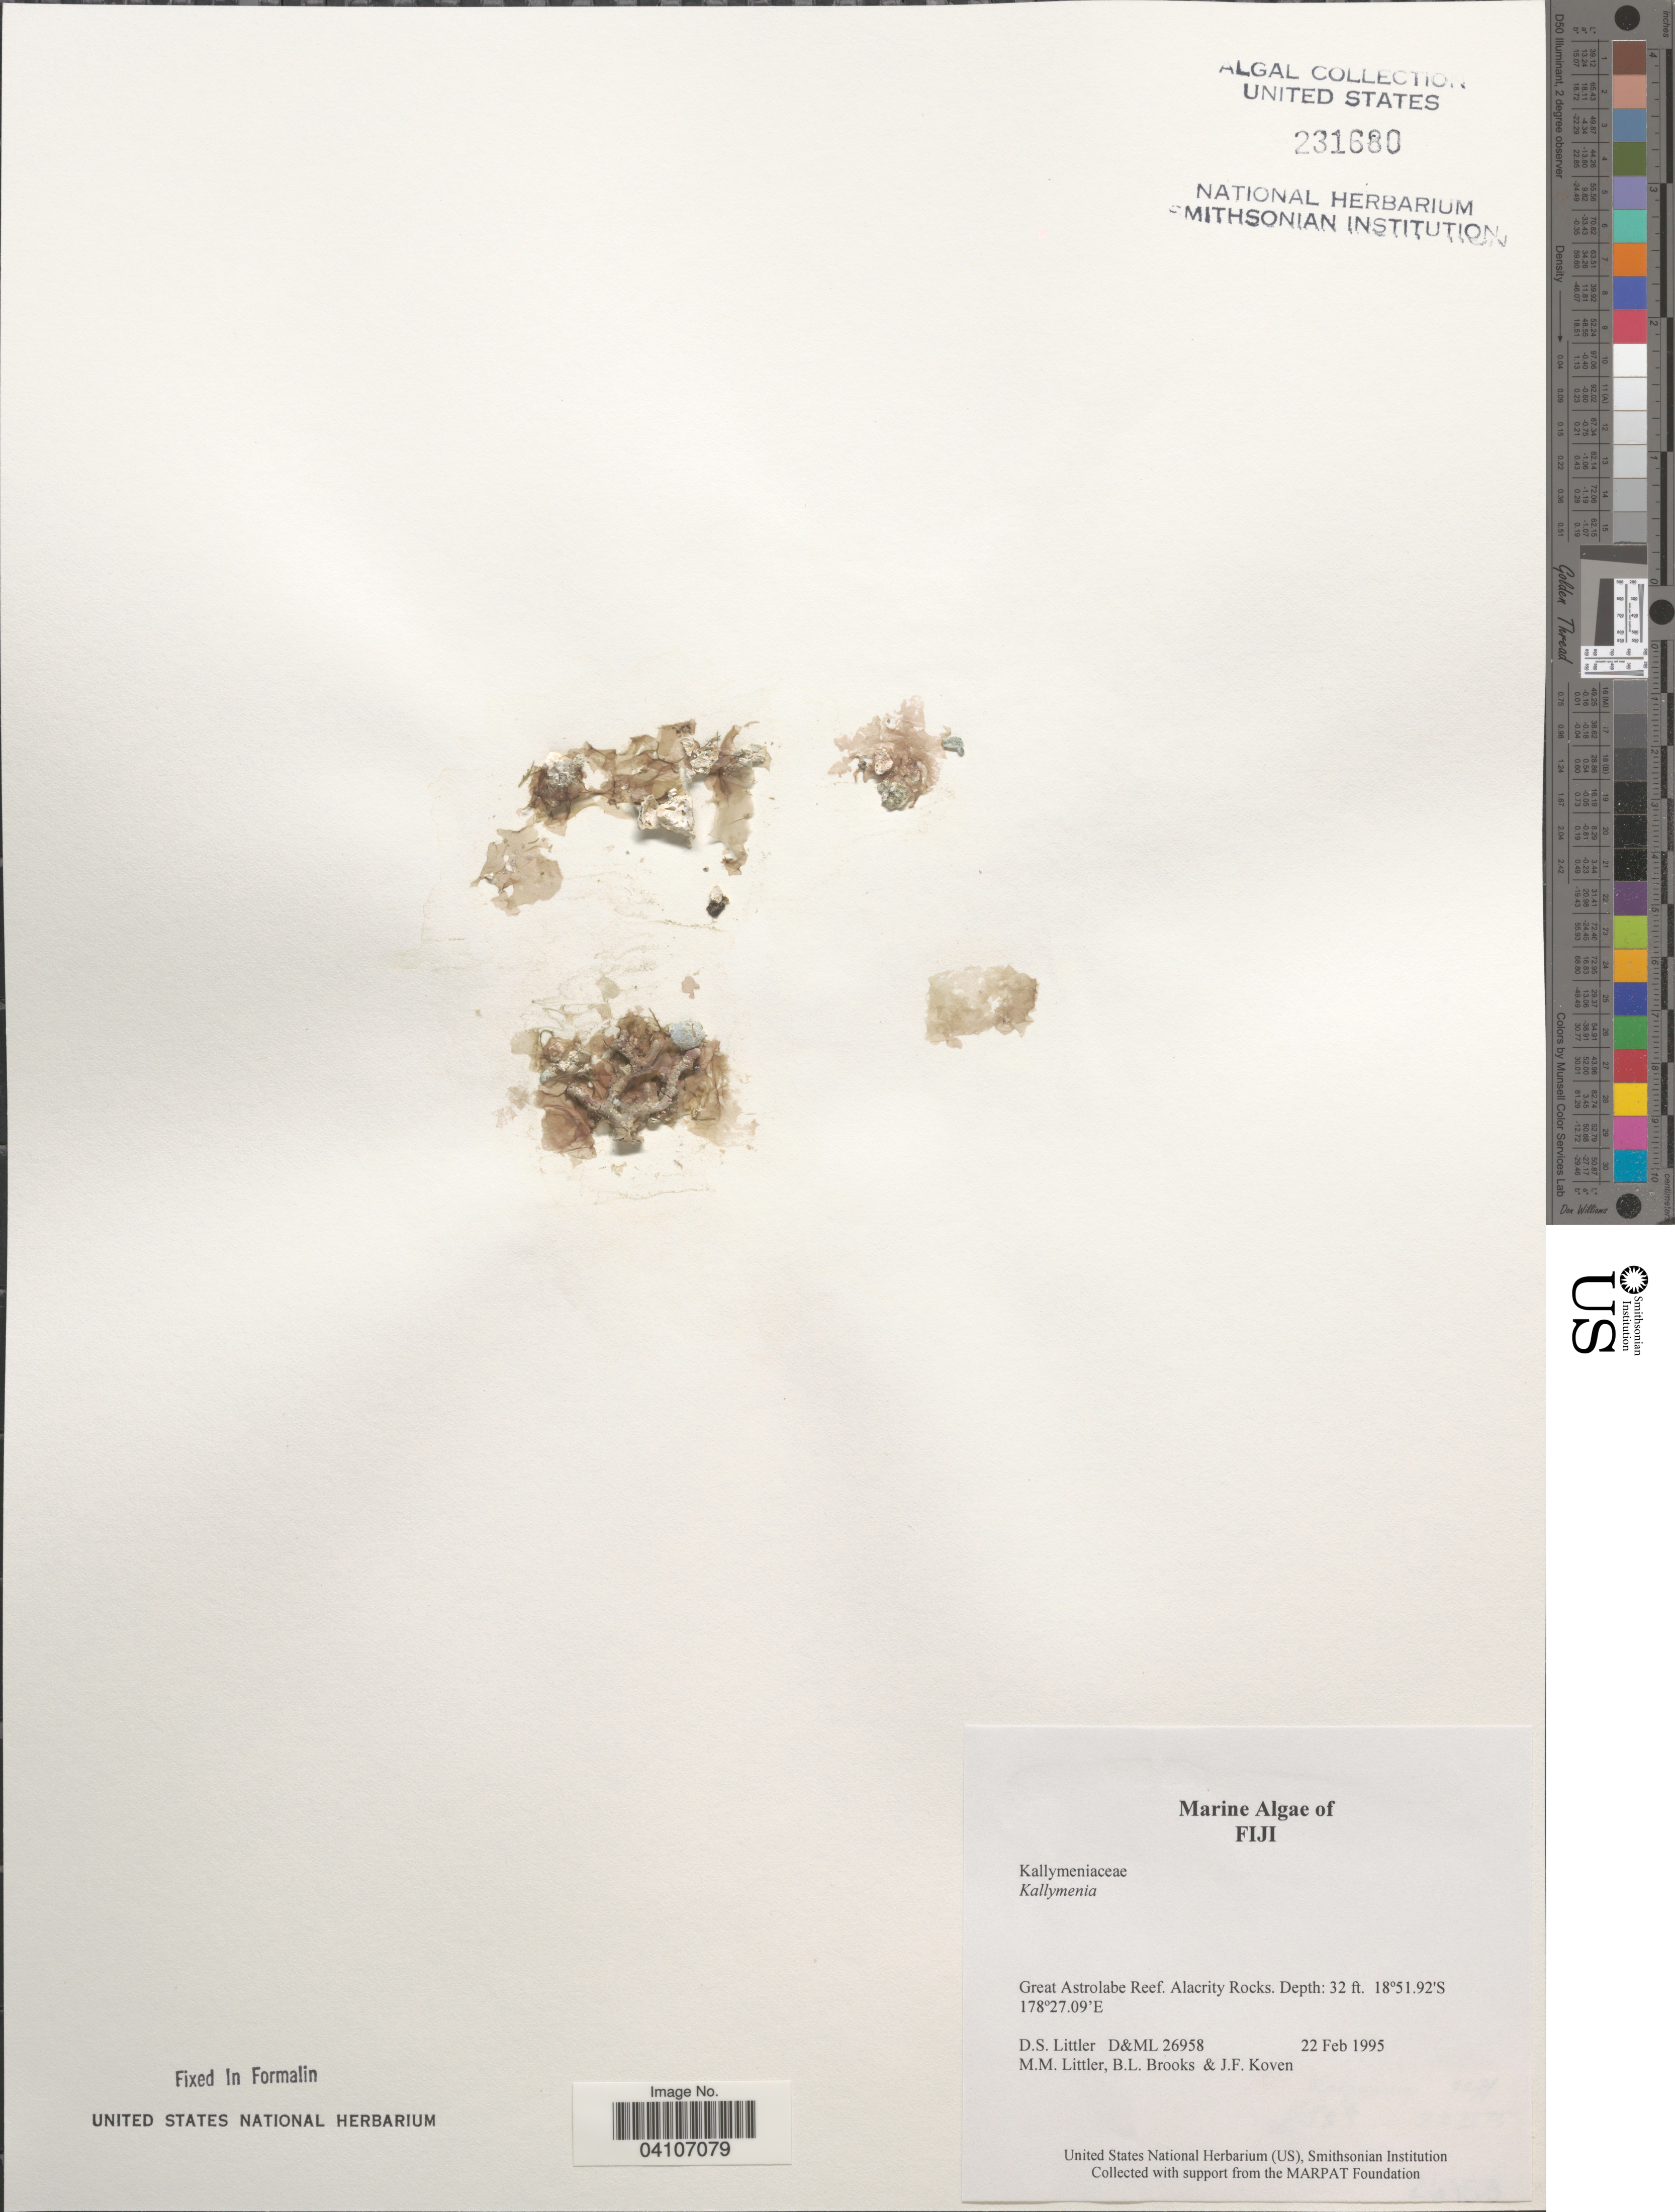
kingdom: Plantae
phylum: Rhodophyta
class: Florideophyceae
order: Gigartinales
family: Kallymeniaceae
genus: Kallymenia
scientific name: Kallymenia sp.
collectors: D. S. Littler, B. Brooks & J. Koven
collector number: D&ML26958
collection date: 1995-02-22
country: Fiji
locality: Great Astrolabe Reef. Alacrity Rocks.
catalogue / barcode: US 231680